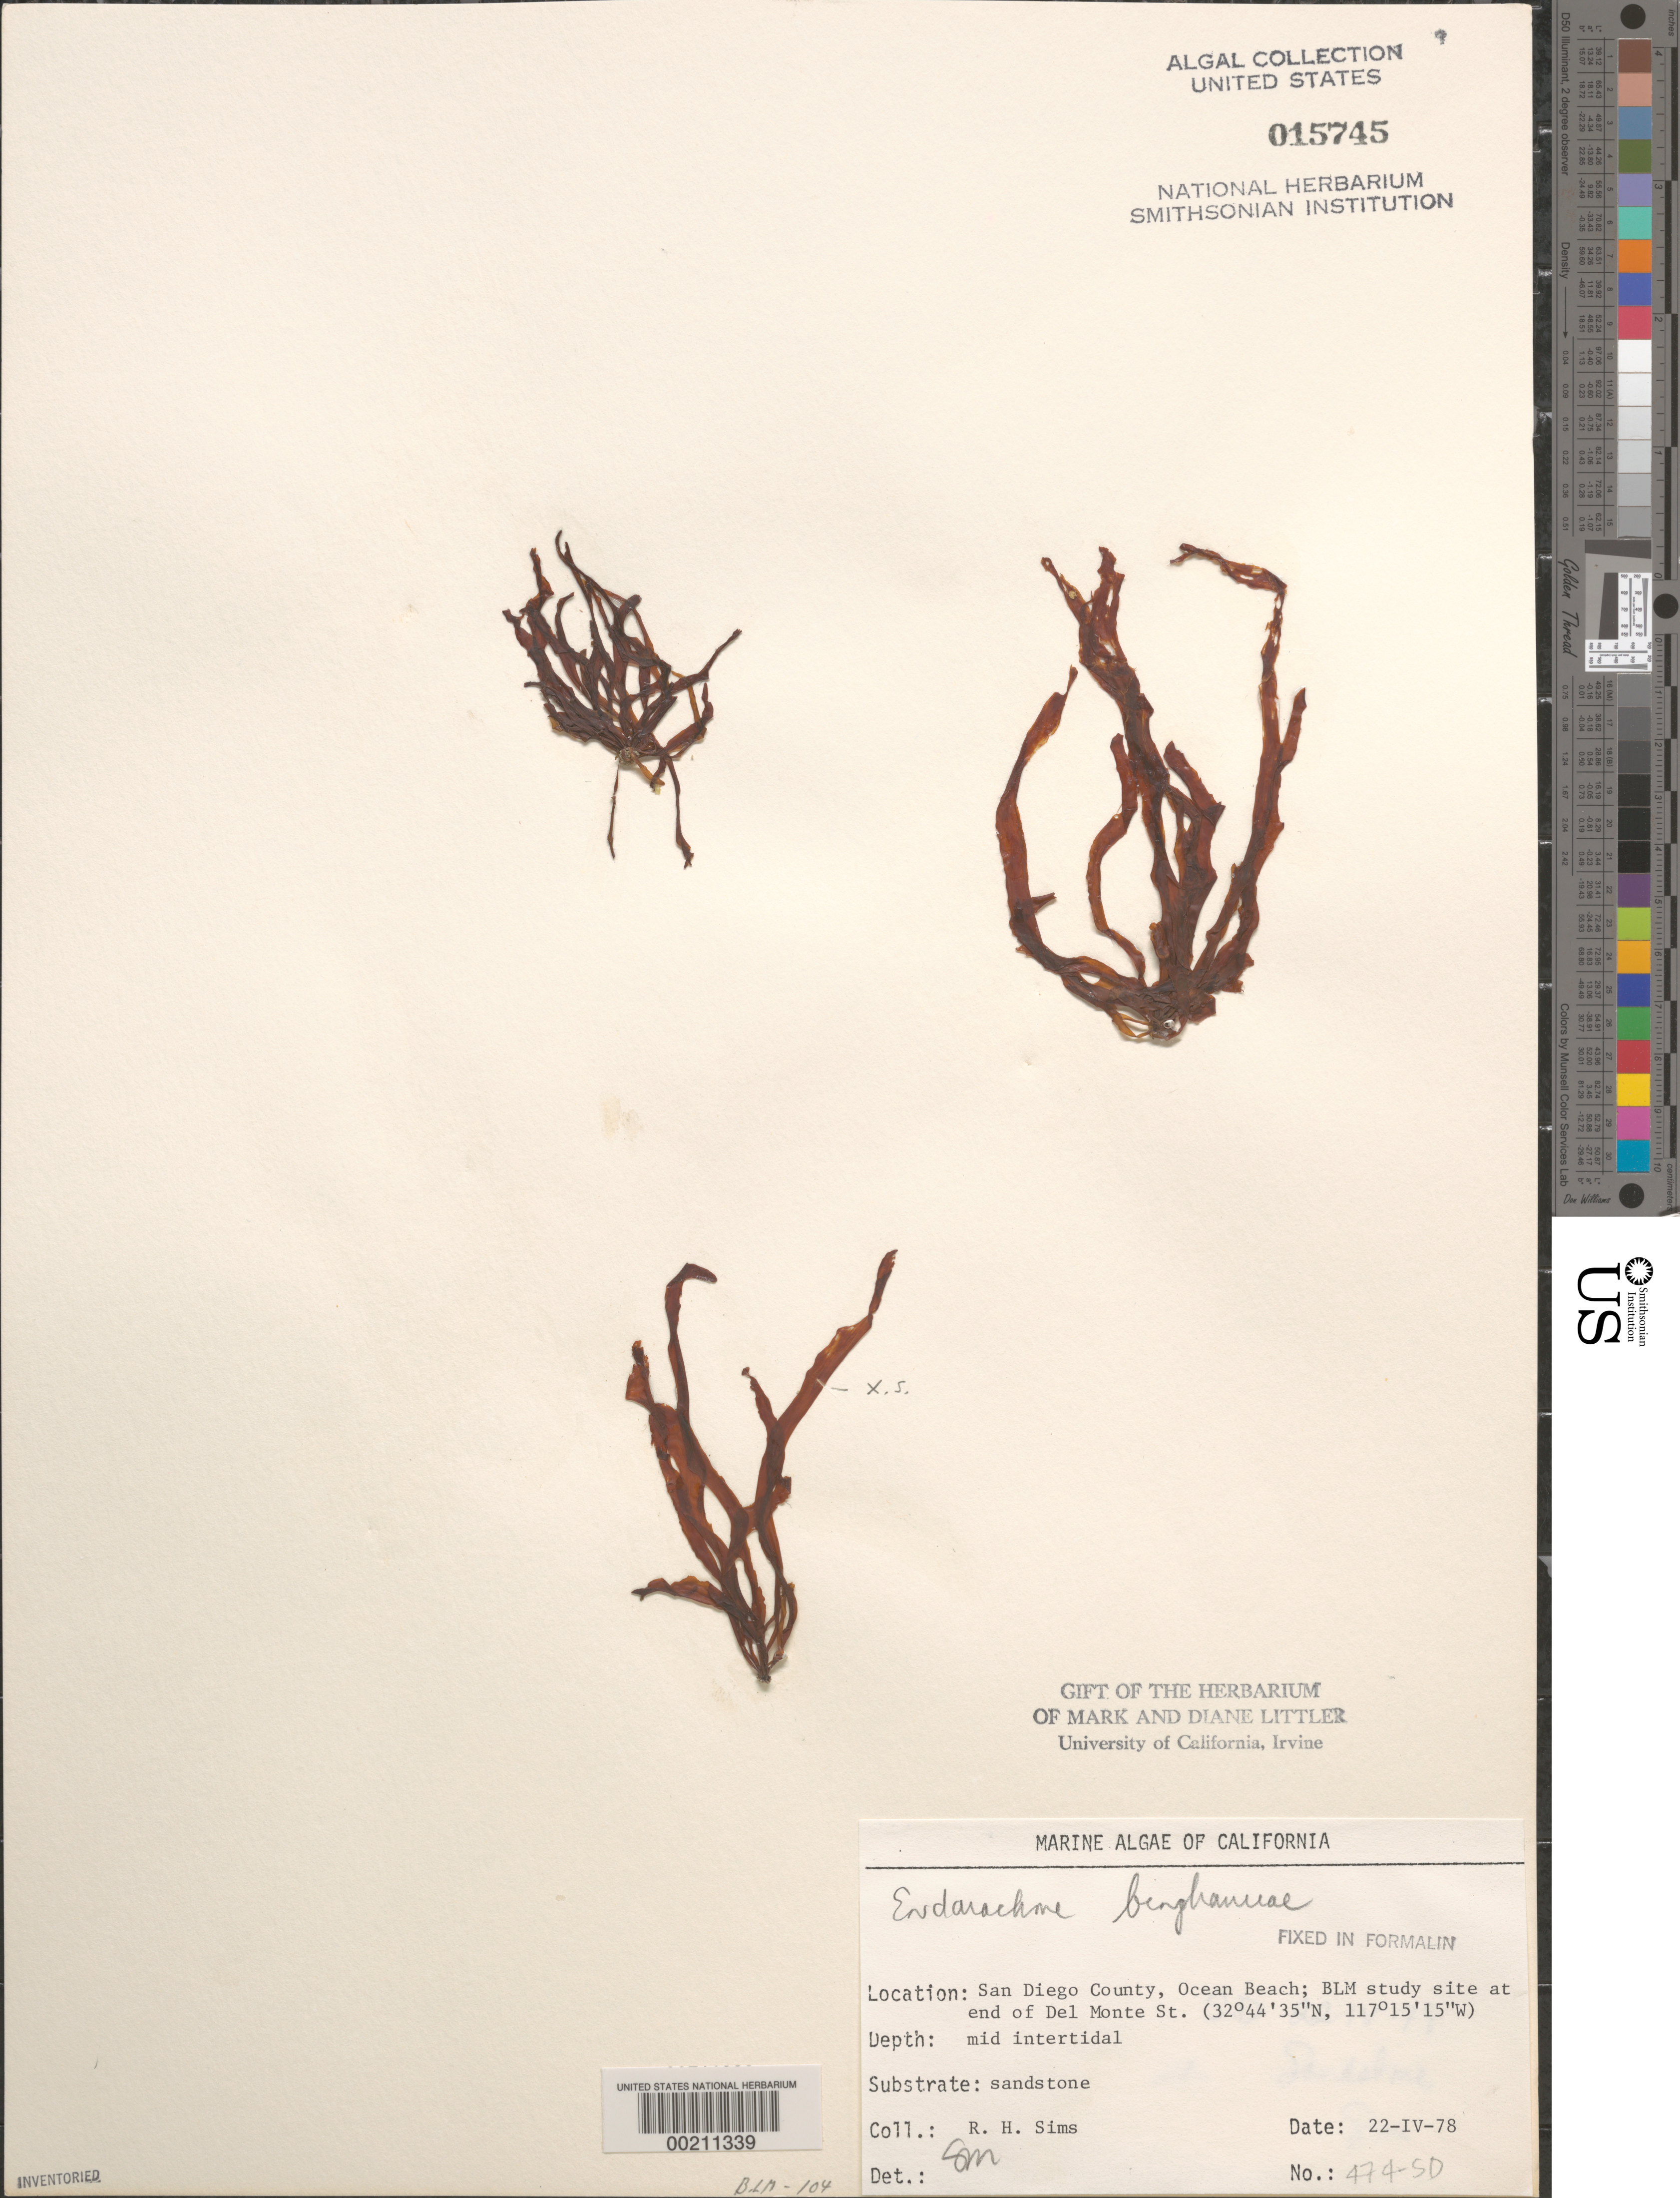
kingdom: Chromista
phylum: Ochrophyta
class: Phaeophyceae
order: Scytosiphonales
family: Scytosiphonaceae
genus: Petalonia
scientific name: Petalonia binghamiae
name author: (J. Agardh) K.L.Vinogr.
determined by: Algae name updating Project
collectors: R. H. Sims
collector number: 474-sd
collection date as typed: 22 Apr 1978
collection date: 1978-04-22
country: United States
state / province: California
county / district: San Diego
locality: Ocean Beach, end of Del Monte Street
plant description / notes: BLM-SOCALBIGHT Rocky Intertidal Survey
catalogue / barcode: US 15745